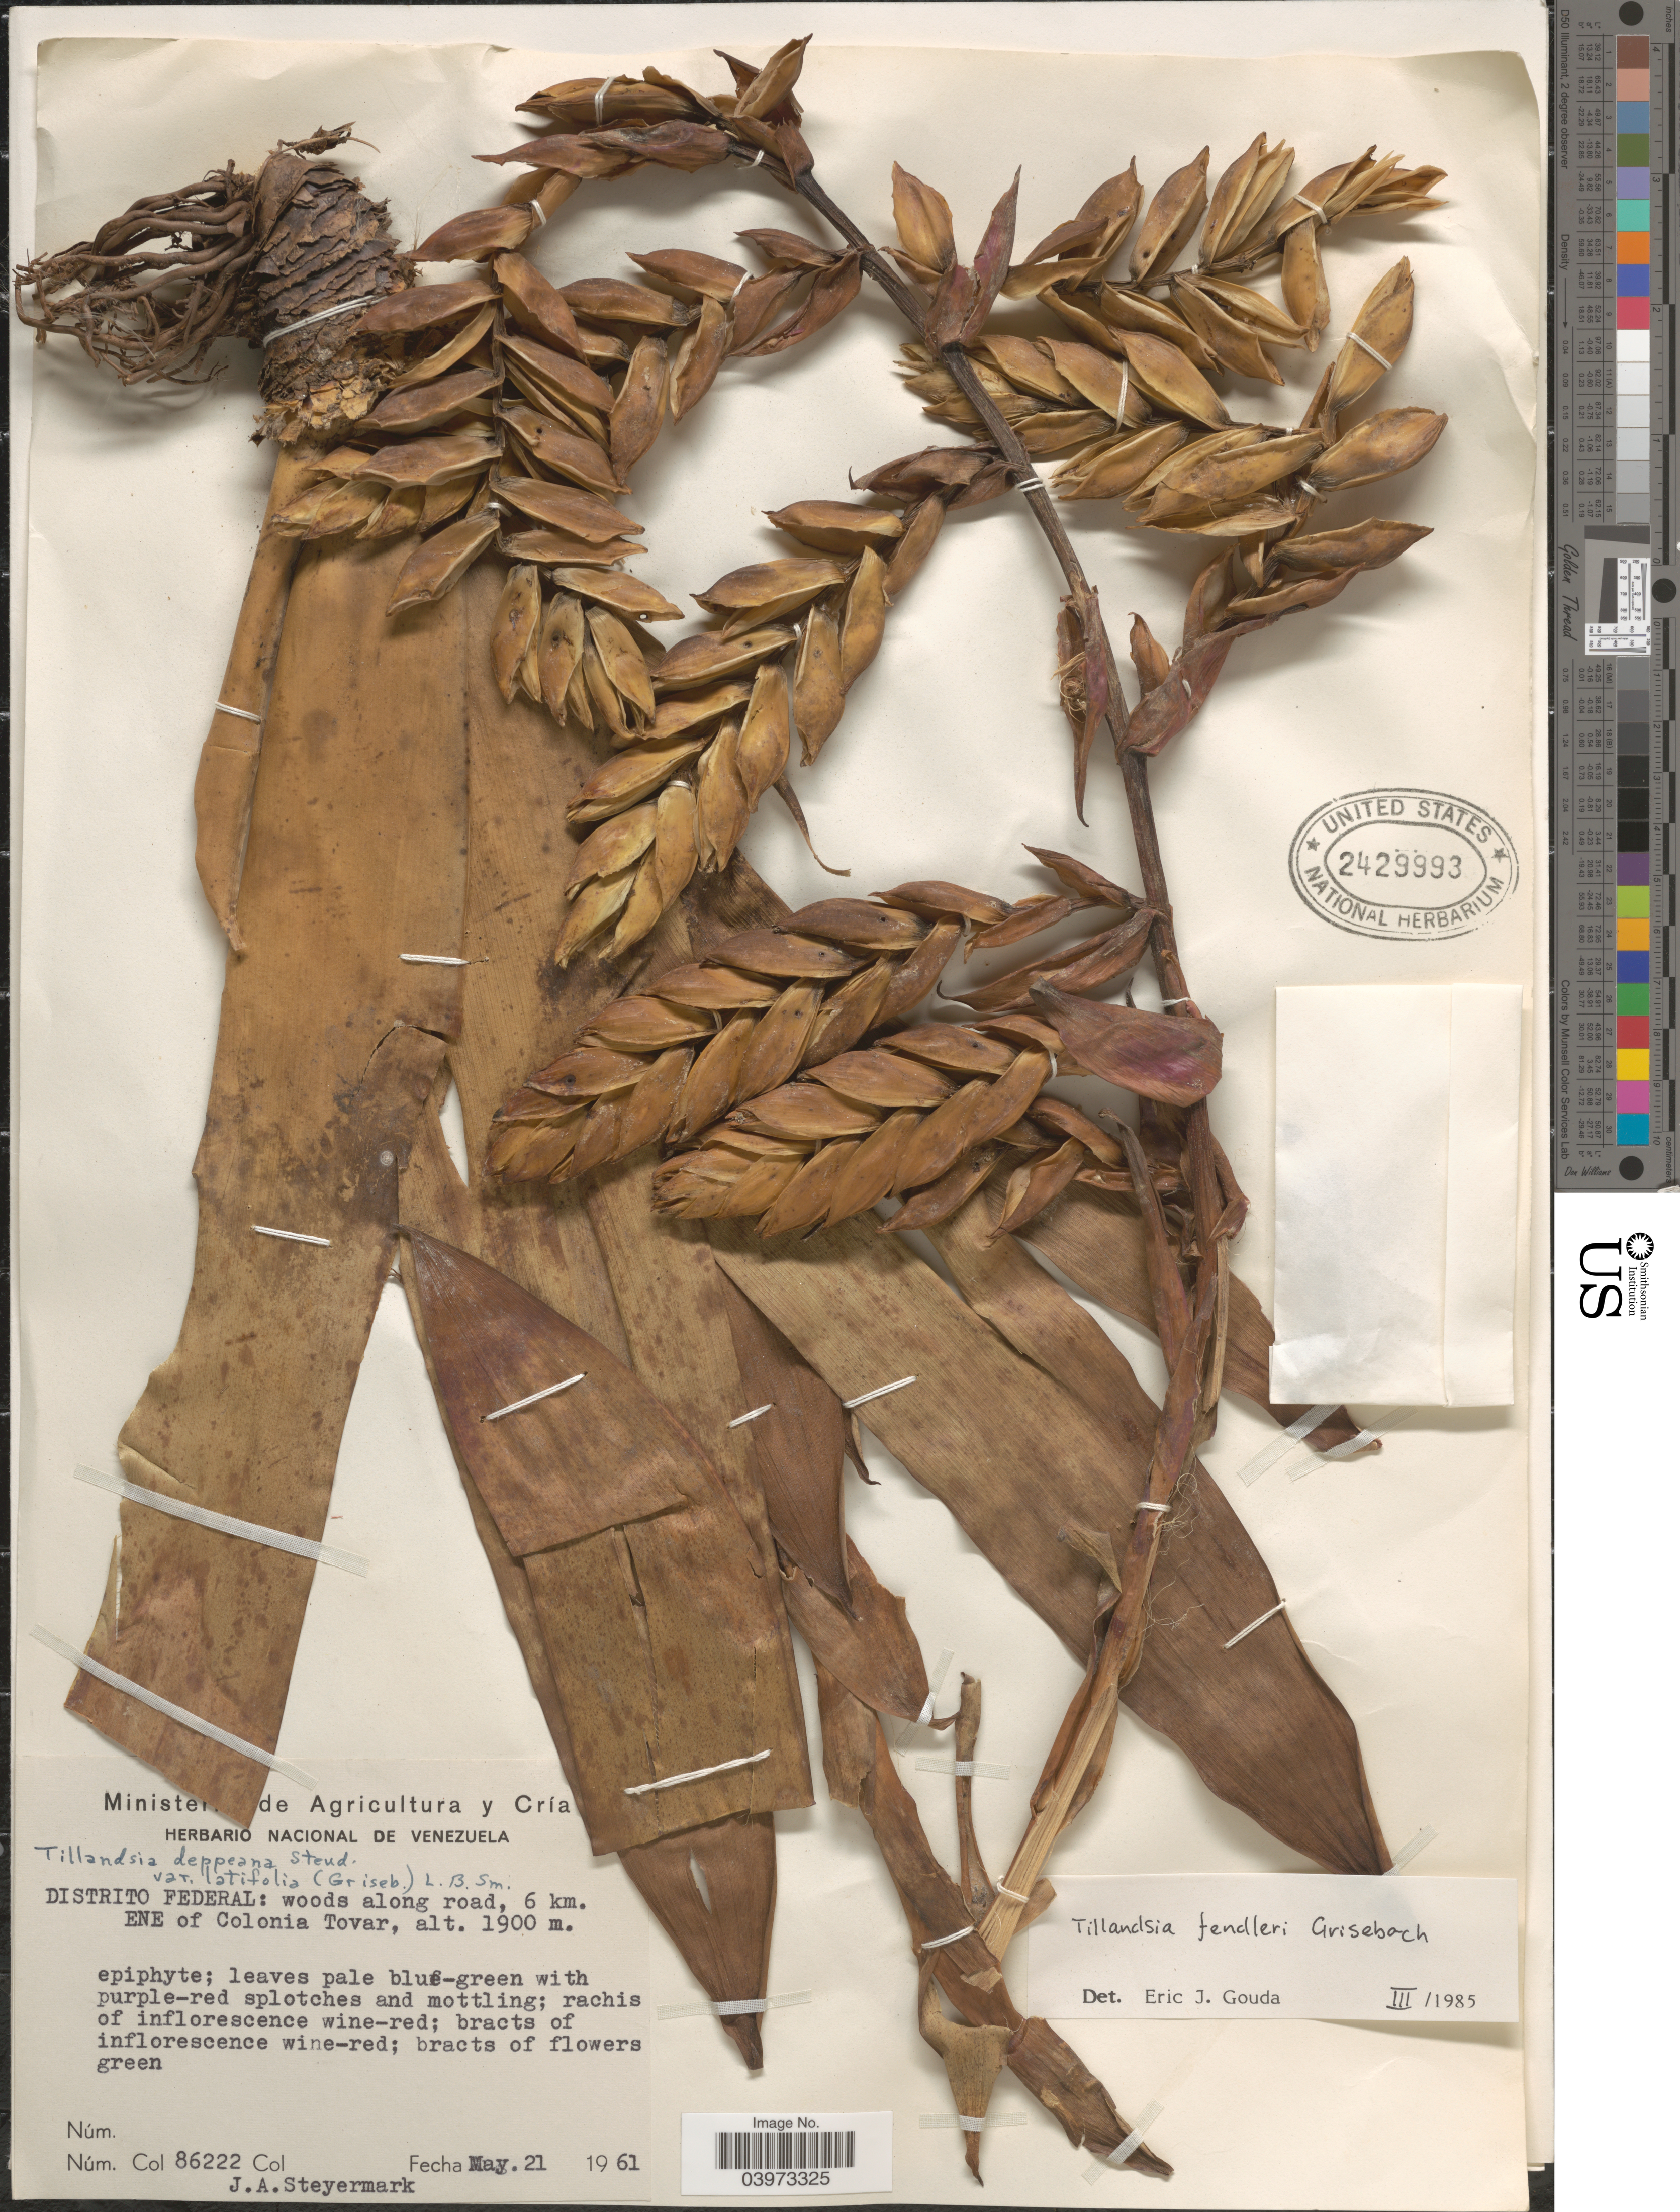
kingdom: Plantae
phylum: Tracheophyta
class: Liliopsida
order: Poales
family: Bromeliaceae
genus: Tillandsia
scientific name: Tillandsia fendleri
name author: Griseb.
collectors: J. Steyermark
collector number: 86222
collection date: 1961-05-21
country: Venezuela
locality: Distrito Federal: woods along road, 6 km. ENE of Colonia Tovar.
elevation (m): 1900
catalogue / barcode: US 2429993